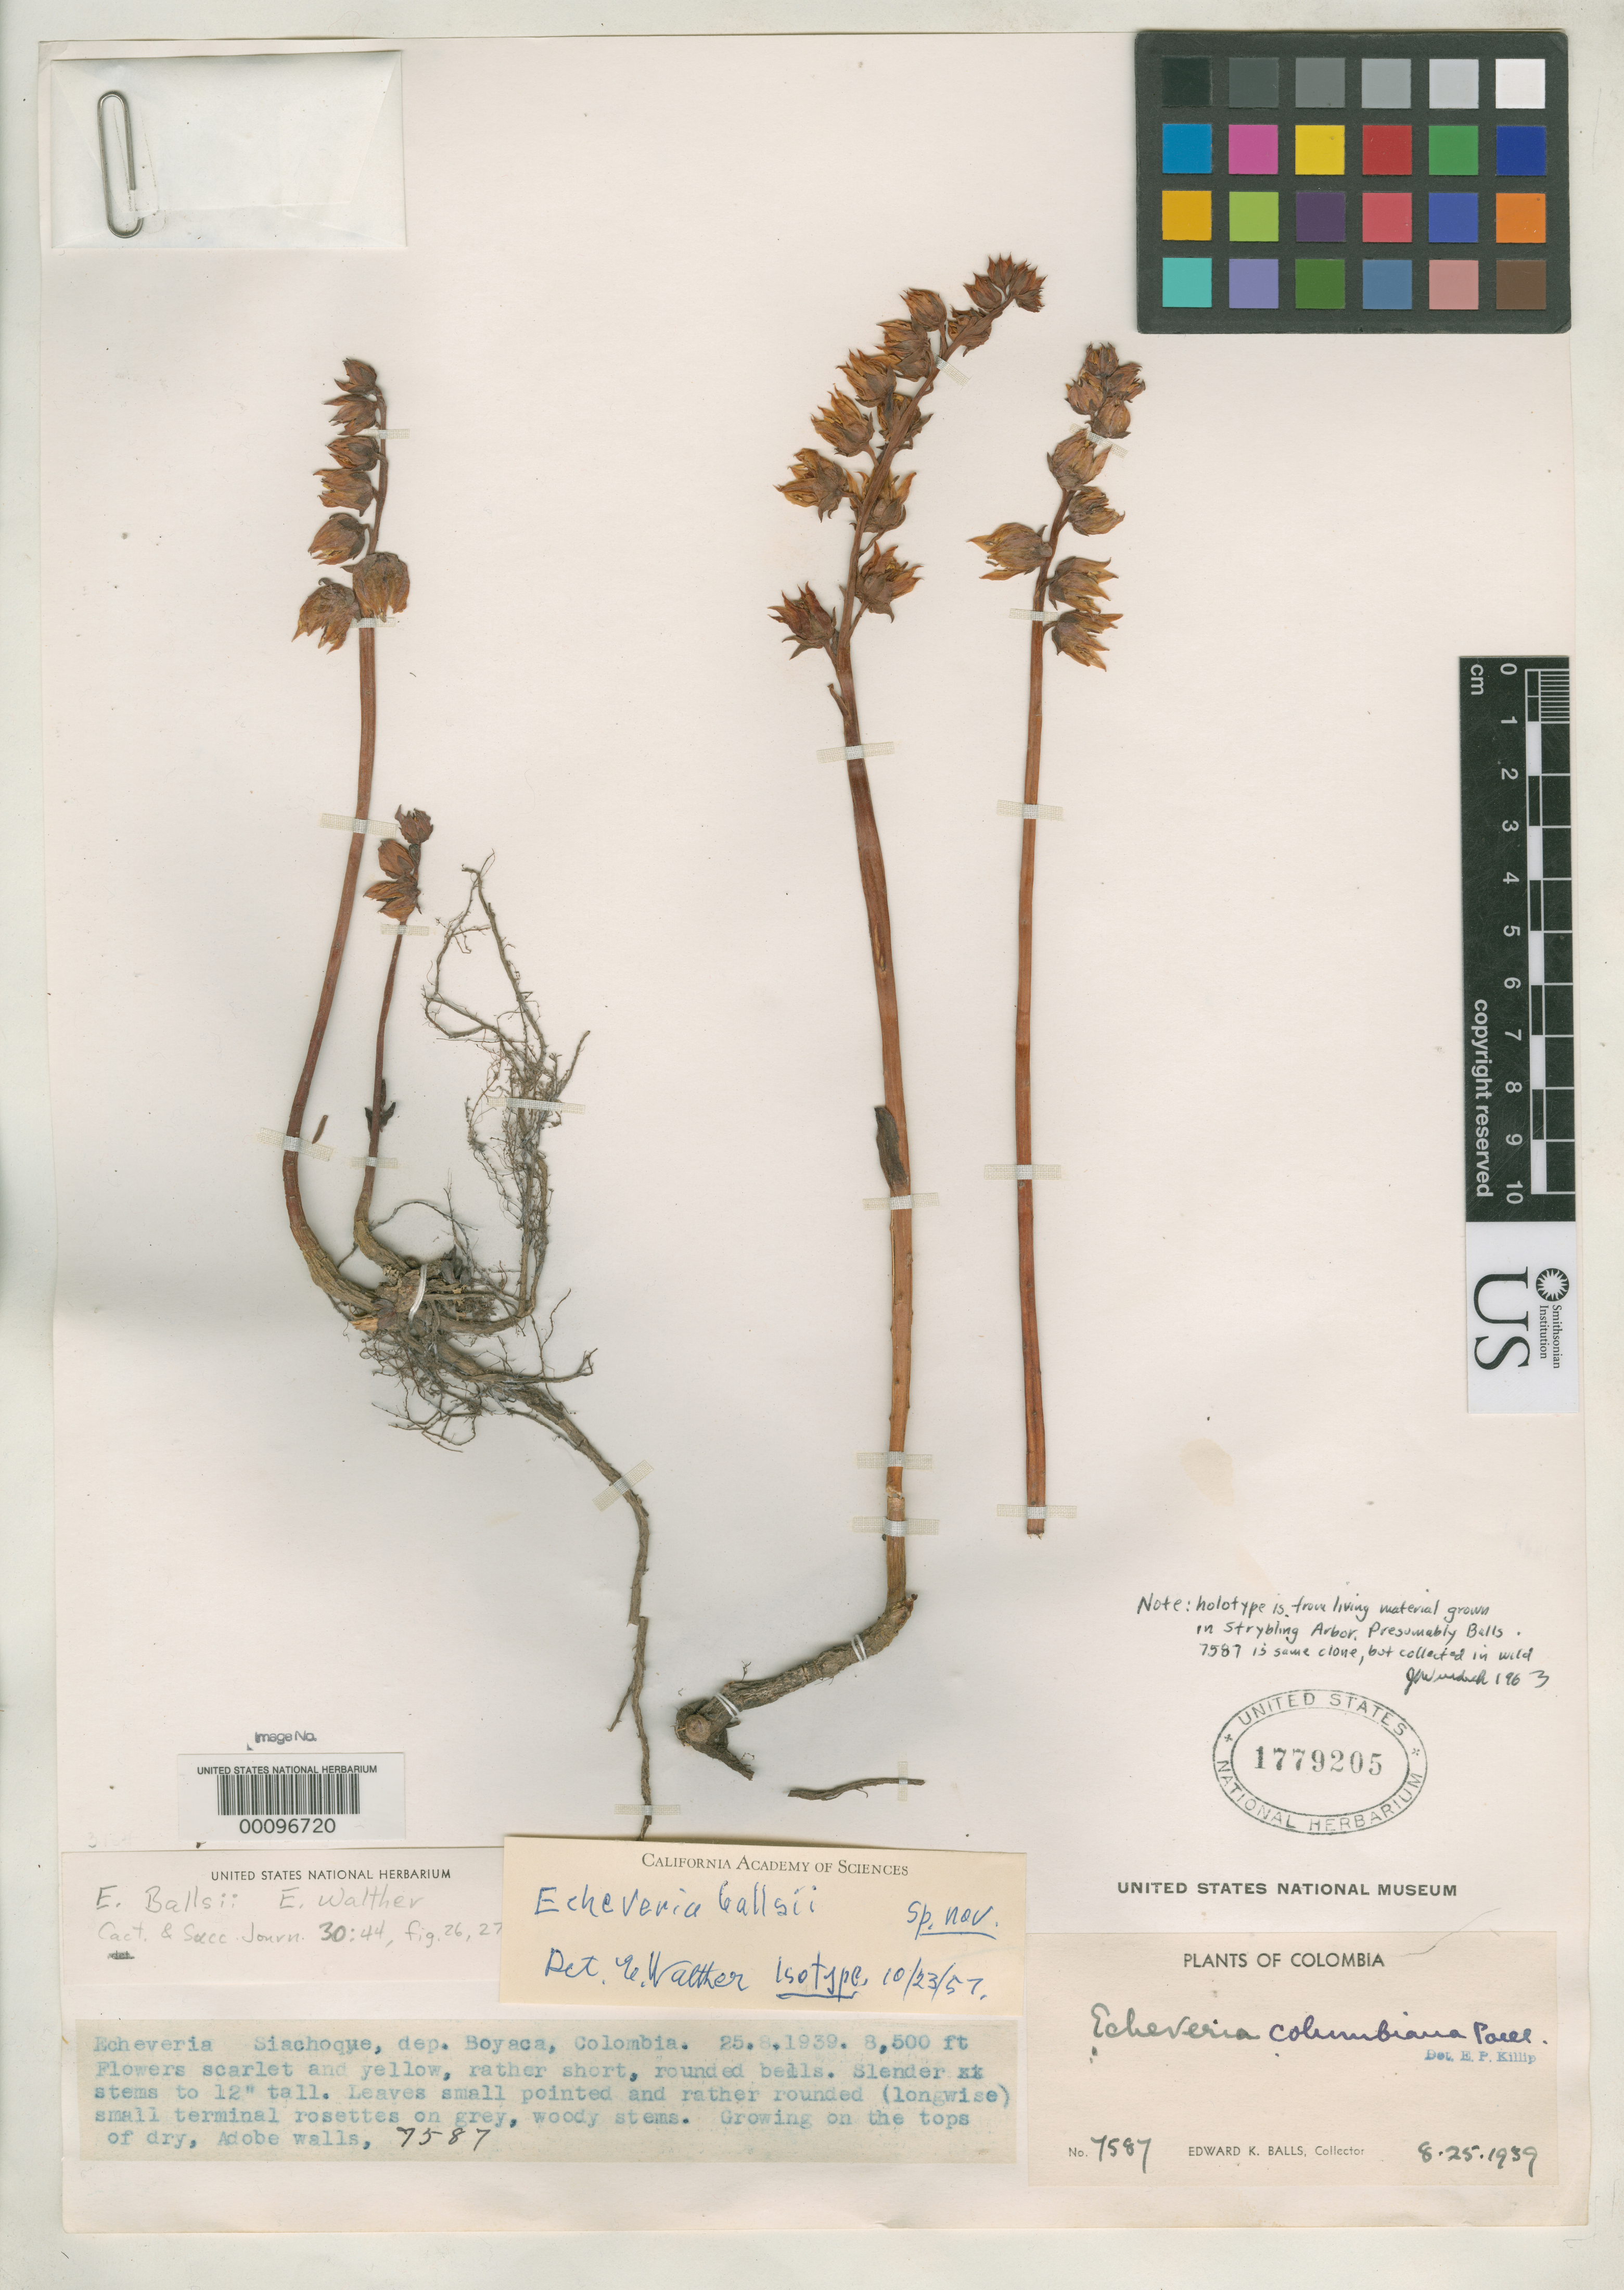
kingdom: Plantae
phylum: Tracheophyta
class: Magnoliopsida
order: Saxifragales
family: Crassulaceae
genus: Echeveria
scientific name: Echeveria ballsii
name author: E. Walther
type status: Isotype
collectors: E. K. Balls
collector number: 7587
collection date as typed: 25 Aug 1939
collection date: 1939-08-25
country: Colombia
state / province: Boyacá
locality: Siachoque.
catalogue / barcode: US 1779205